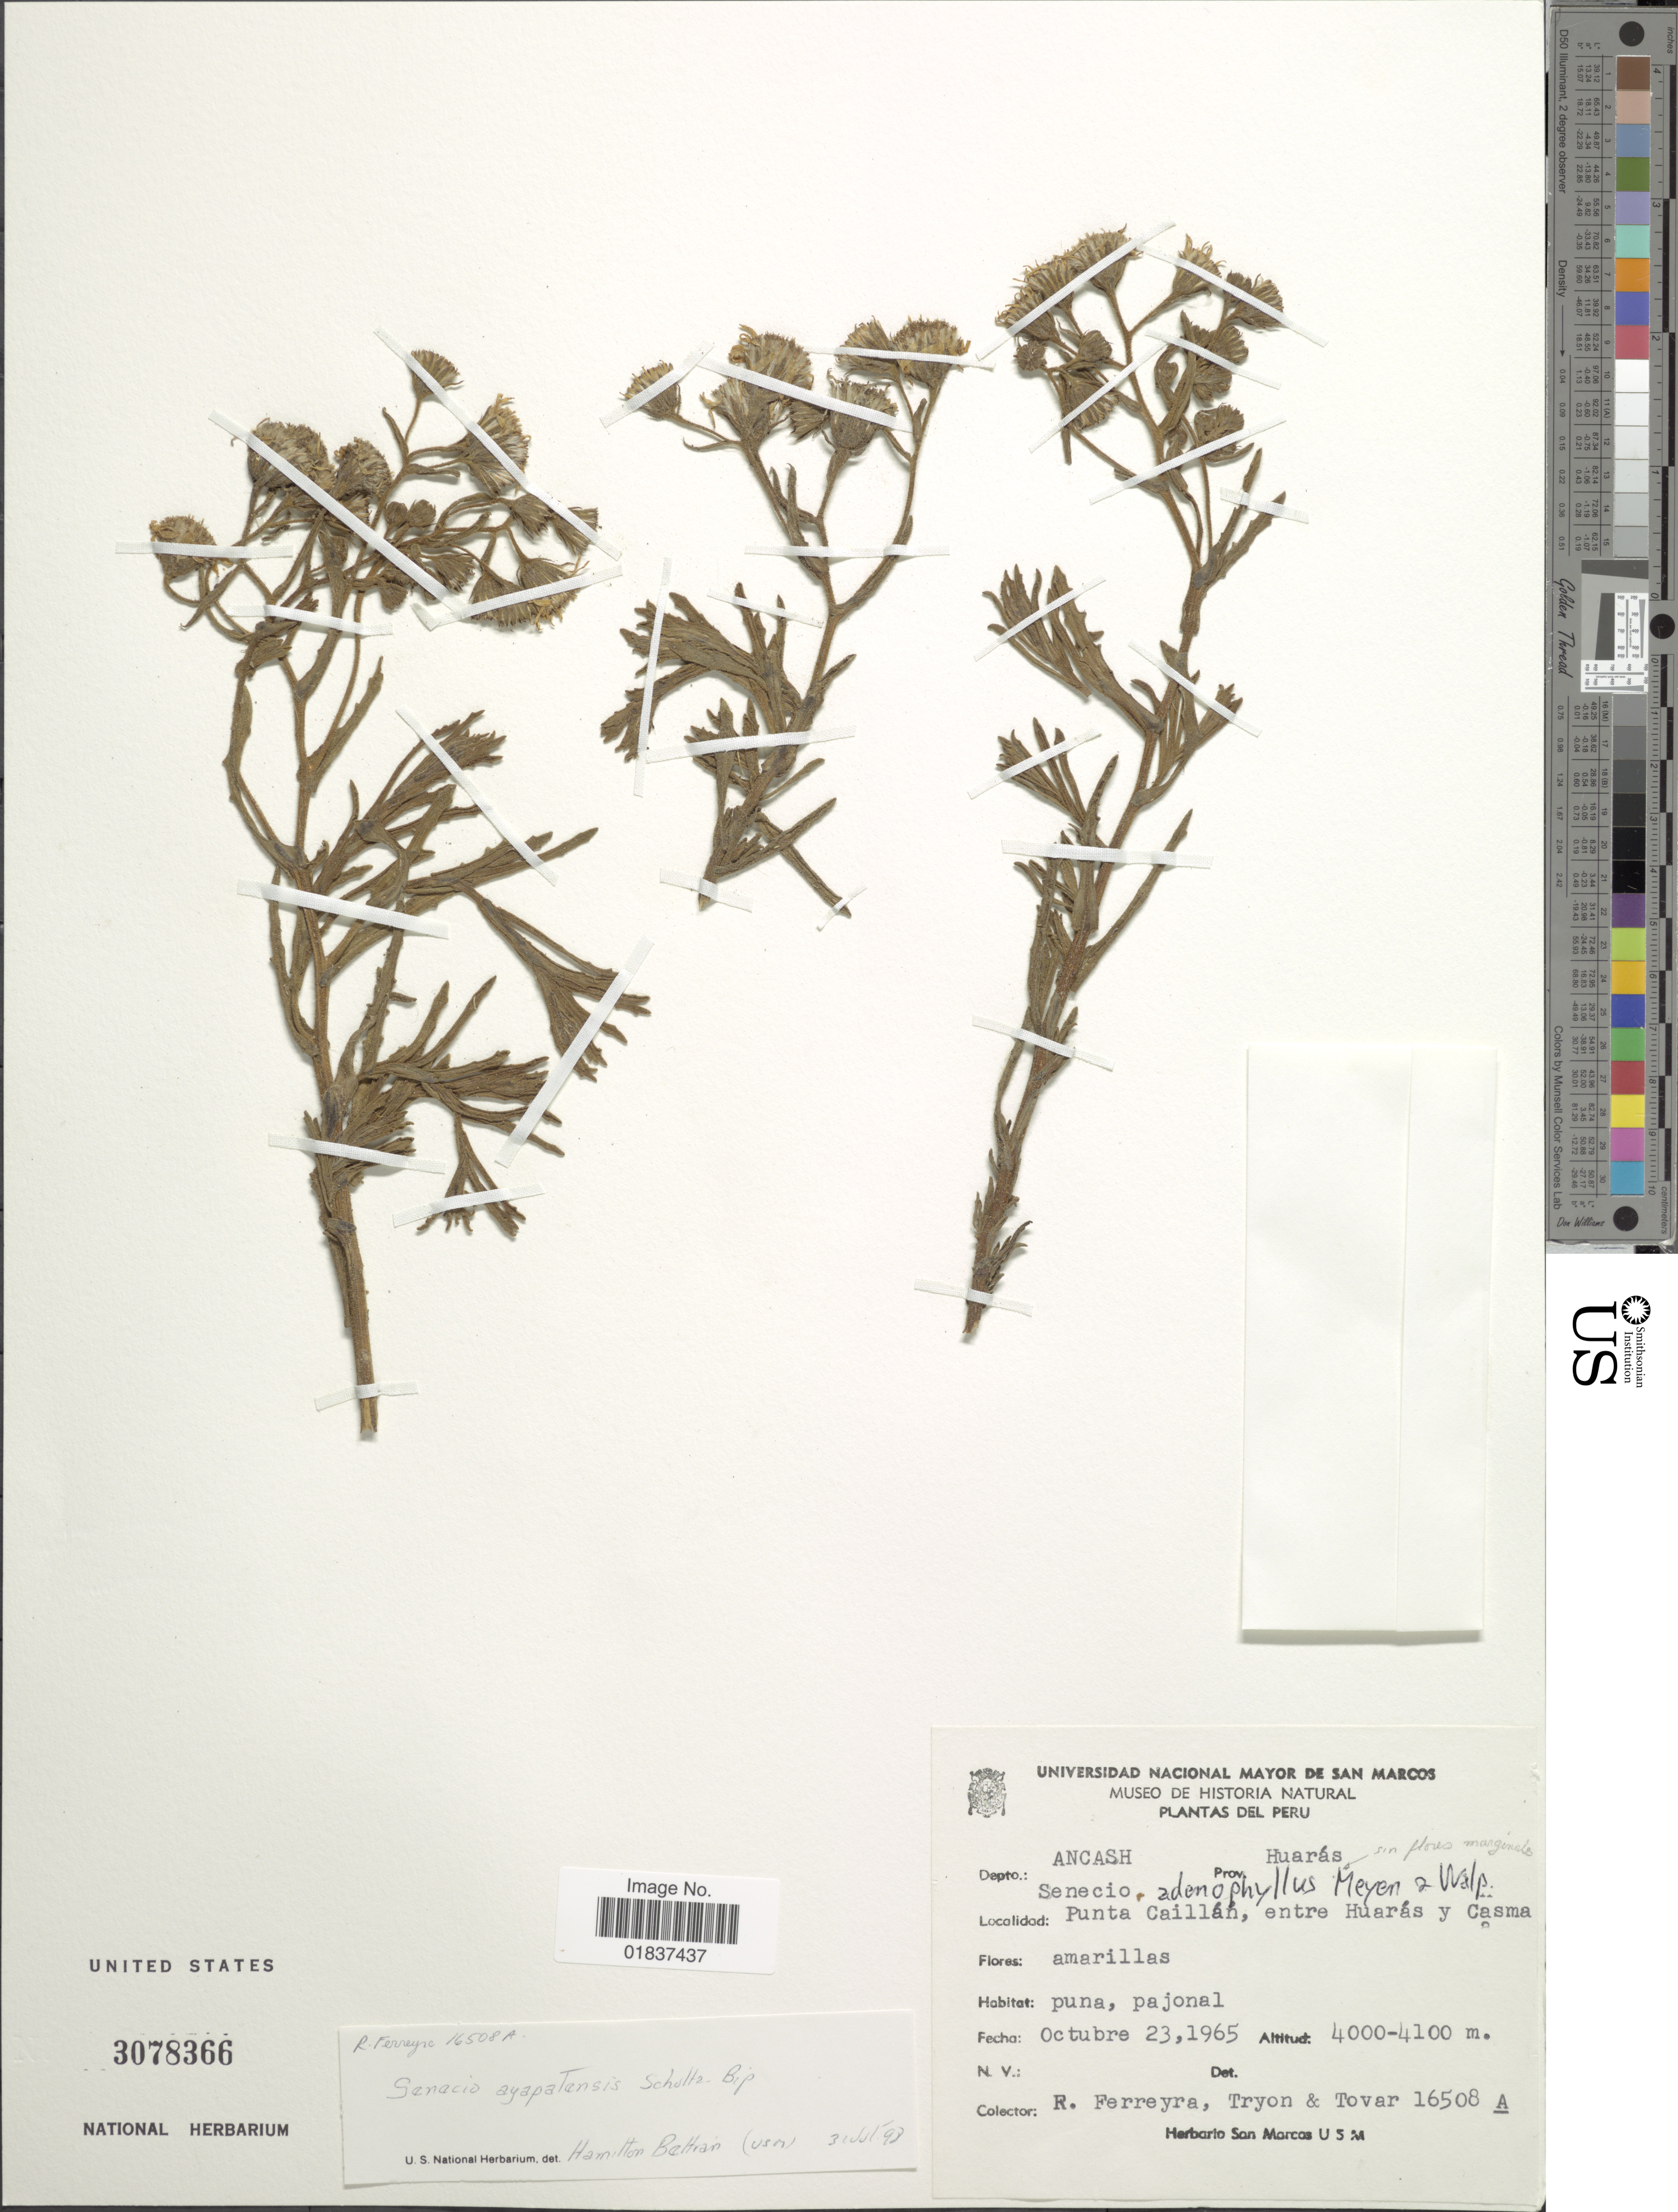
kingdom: Plantae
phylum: Tracheophyta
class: Magnoliopsida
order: Asterales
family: Asteraceae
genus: Senecio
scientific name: Senecio ayapatensis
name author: Sch. Bip.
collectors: R. A. Ferreyra, -. Tryon & -. Tovar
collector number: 16508A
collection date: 1965-10-23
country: Peru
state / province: Ancash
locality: Depto.: Ancash. Prov. Huaras. Punta Caillan, entre Huaras y Casma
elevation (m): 4000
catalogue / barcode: US 3078366